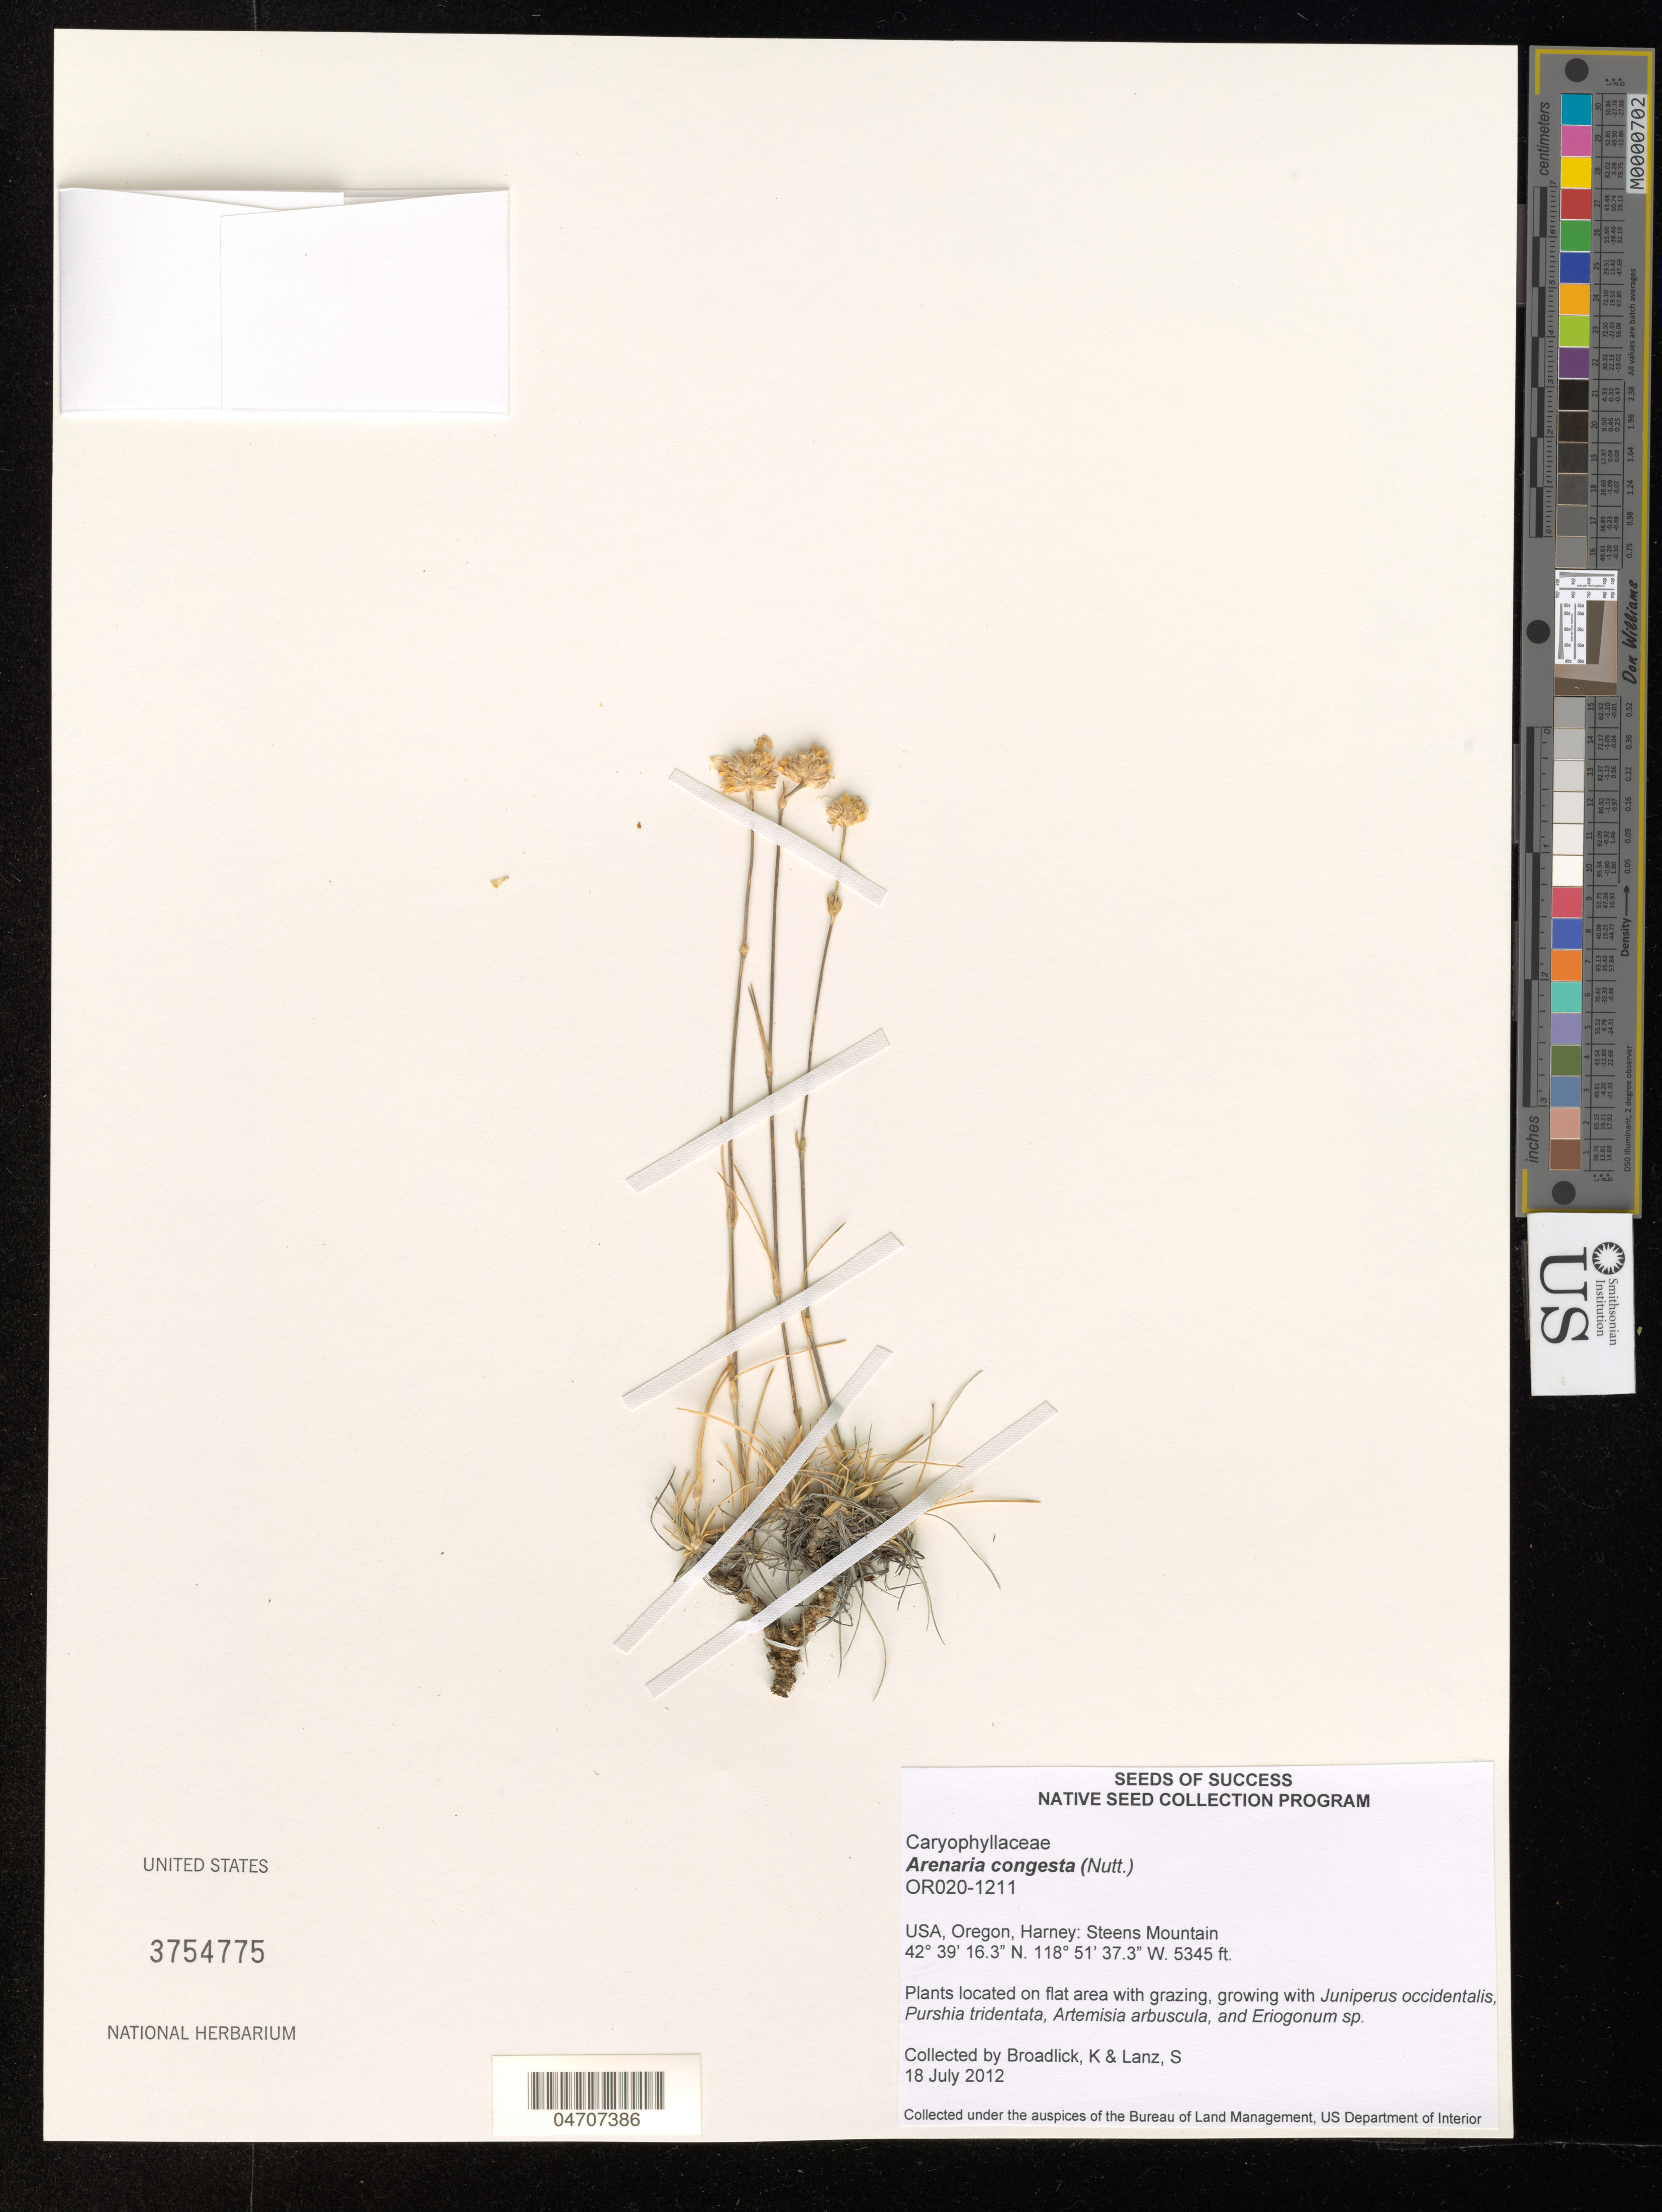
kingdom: Plantae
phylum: Tracheophyta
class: Magnoliopsida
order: Caryophyllales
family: Caryophyllaceae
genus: Arenaria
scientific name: Arenaria congesta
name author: Nutt.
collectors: C. Monroy & J. Dyer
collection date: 2012-07-18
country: United States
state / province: Oregon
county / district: Harney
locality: Harney: Steens Mountain.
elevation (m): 1629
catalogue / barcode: US 3754775